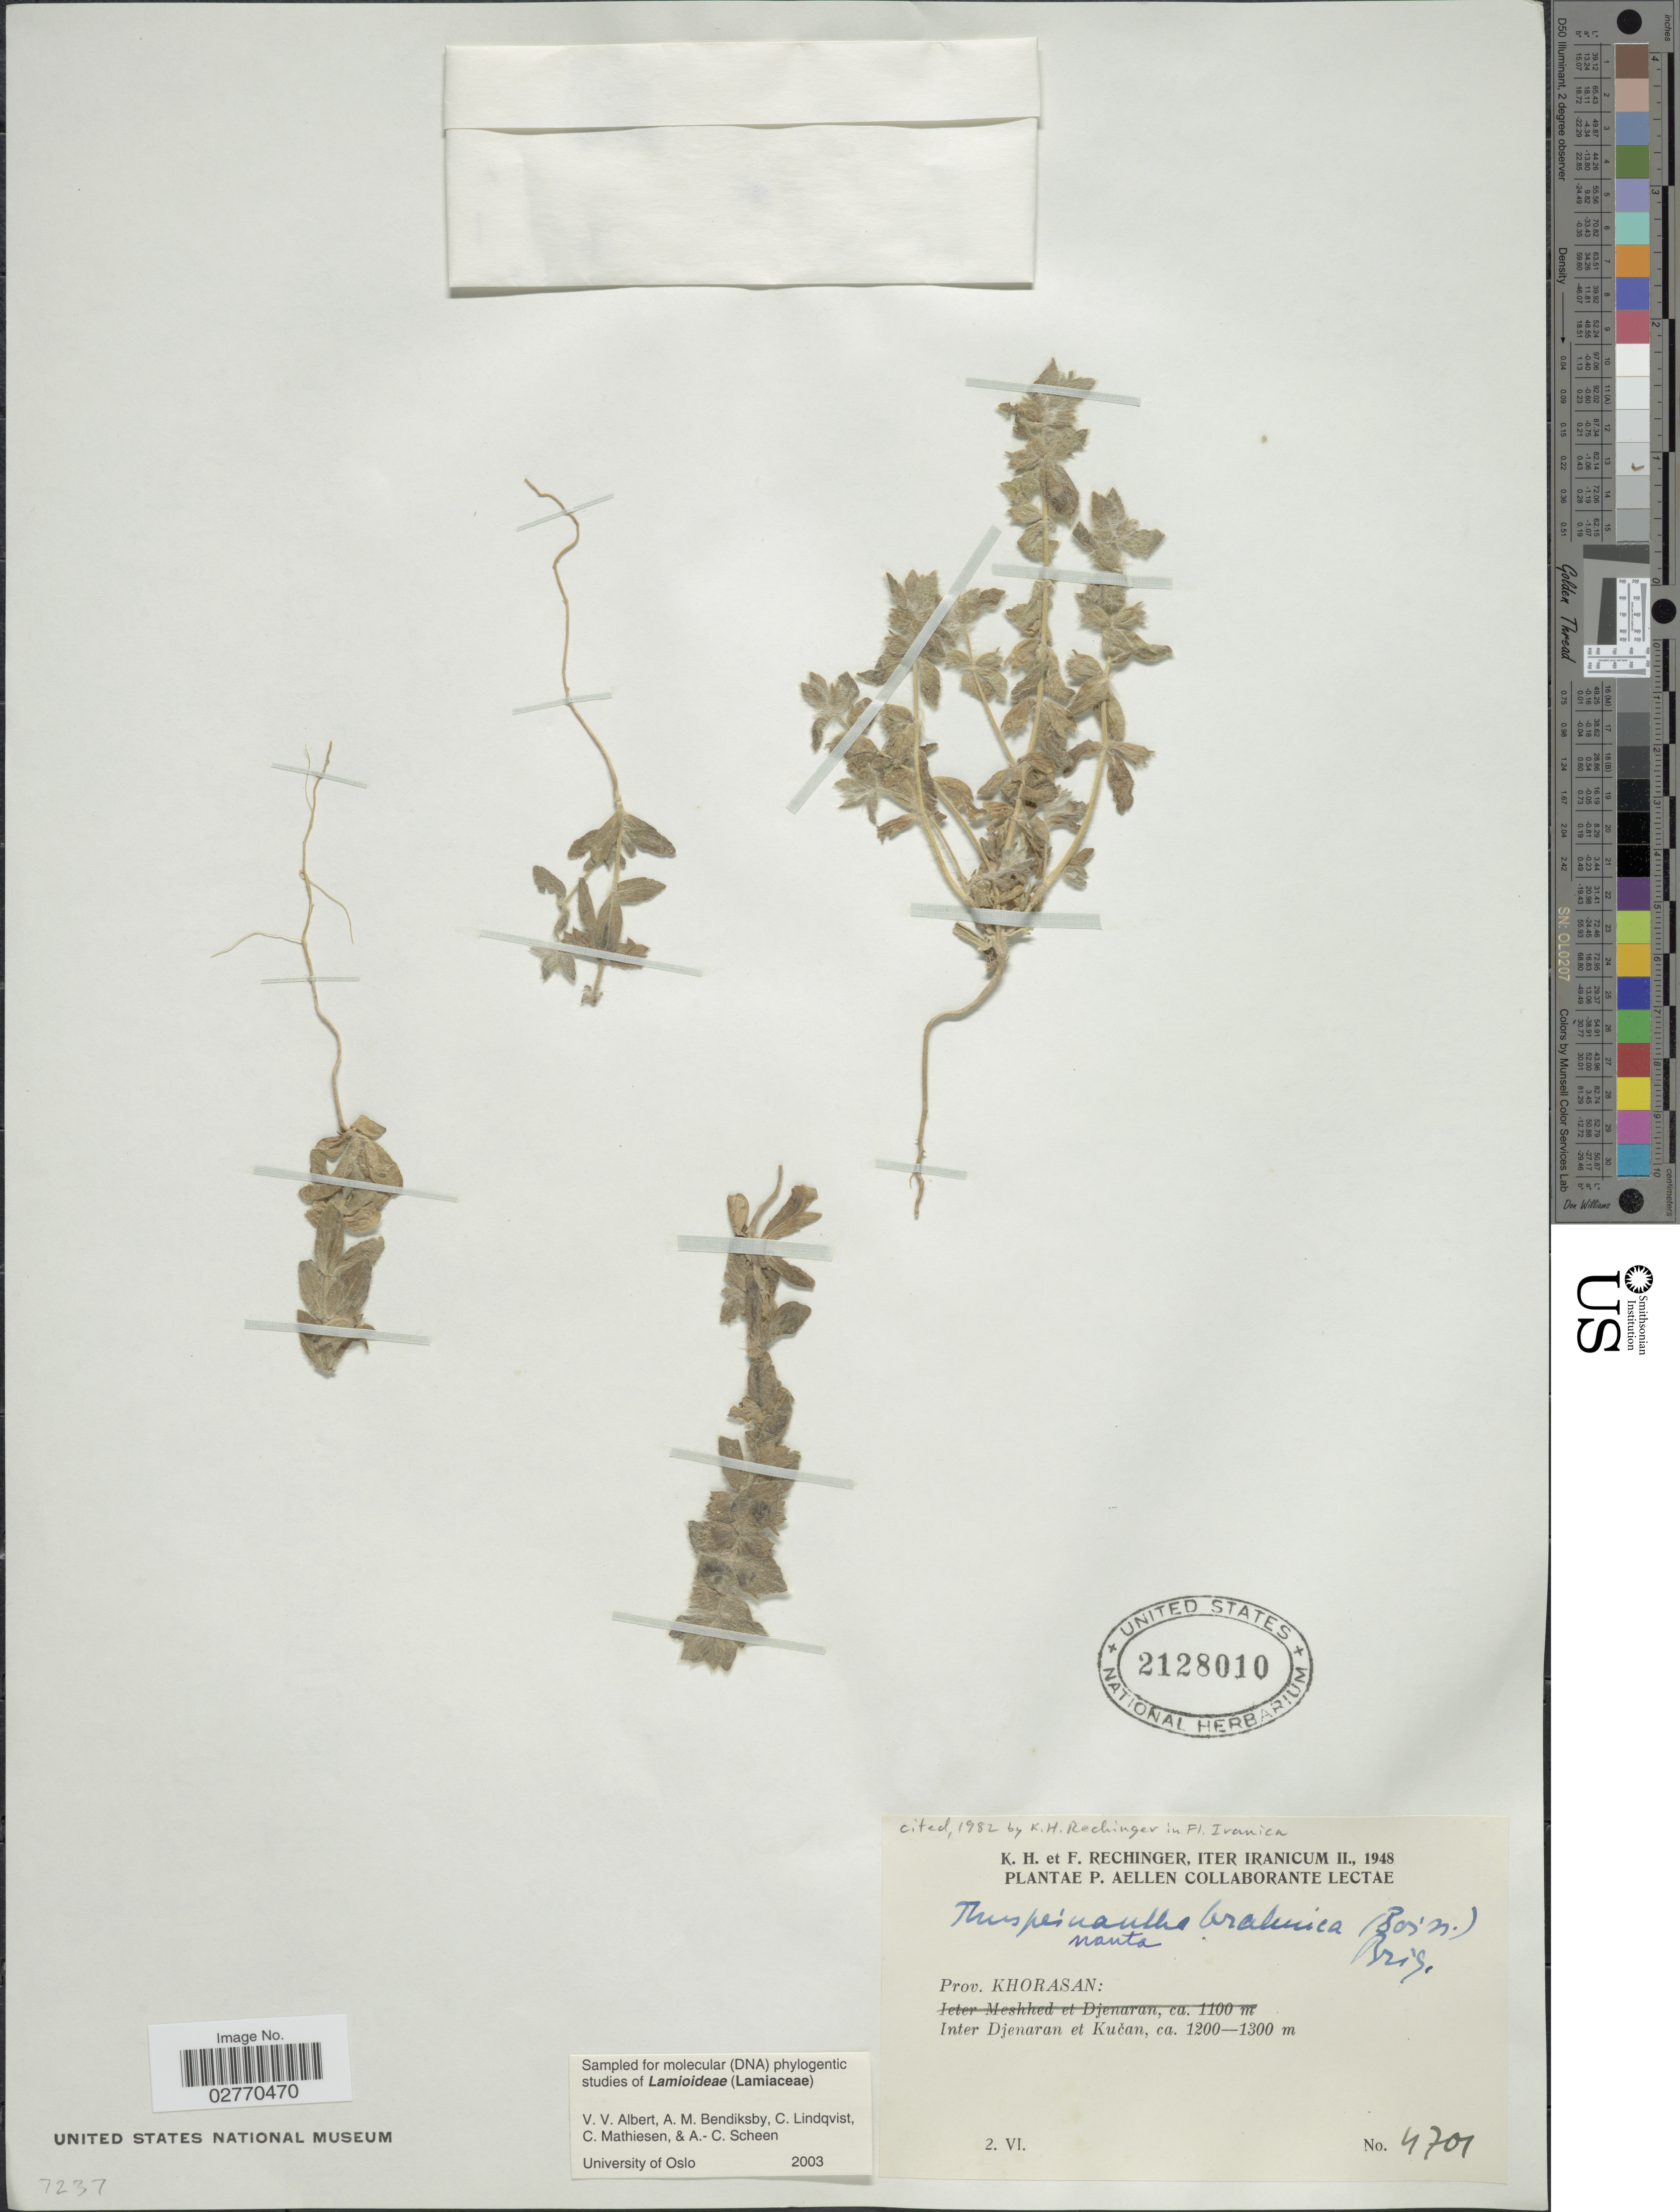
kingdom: Plantae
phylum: Tracheophyta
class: Magnoliopsida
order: Lamiales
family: Lamiaceae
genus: Thuspeinanta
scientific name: Thuspeinanta brahuica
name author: (Boiss.) Briq.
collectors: K. H. Rechinger & F. Rechinger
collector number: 4701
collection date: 1948-06-02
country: Iran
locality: Prov. Khorasan: Inter Djenaran et Kucan.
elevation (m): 1200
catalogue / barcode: US 2128010